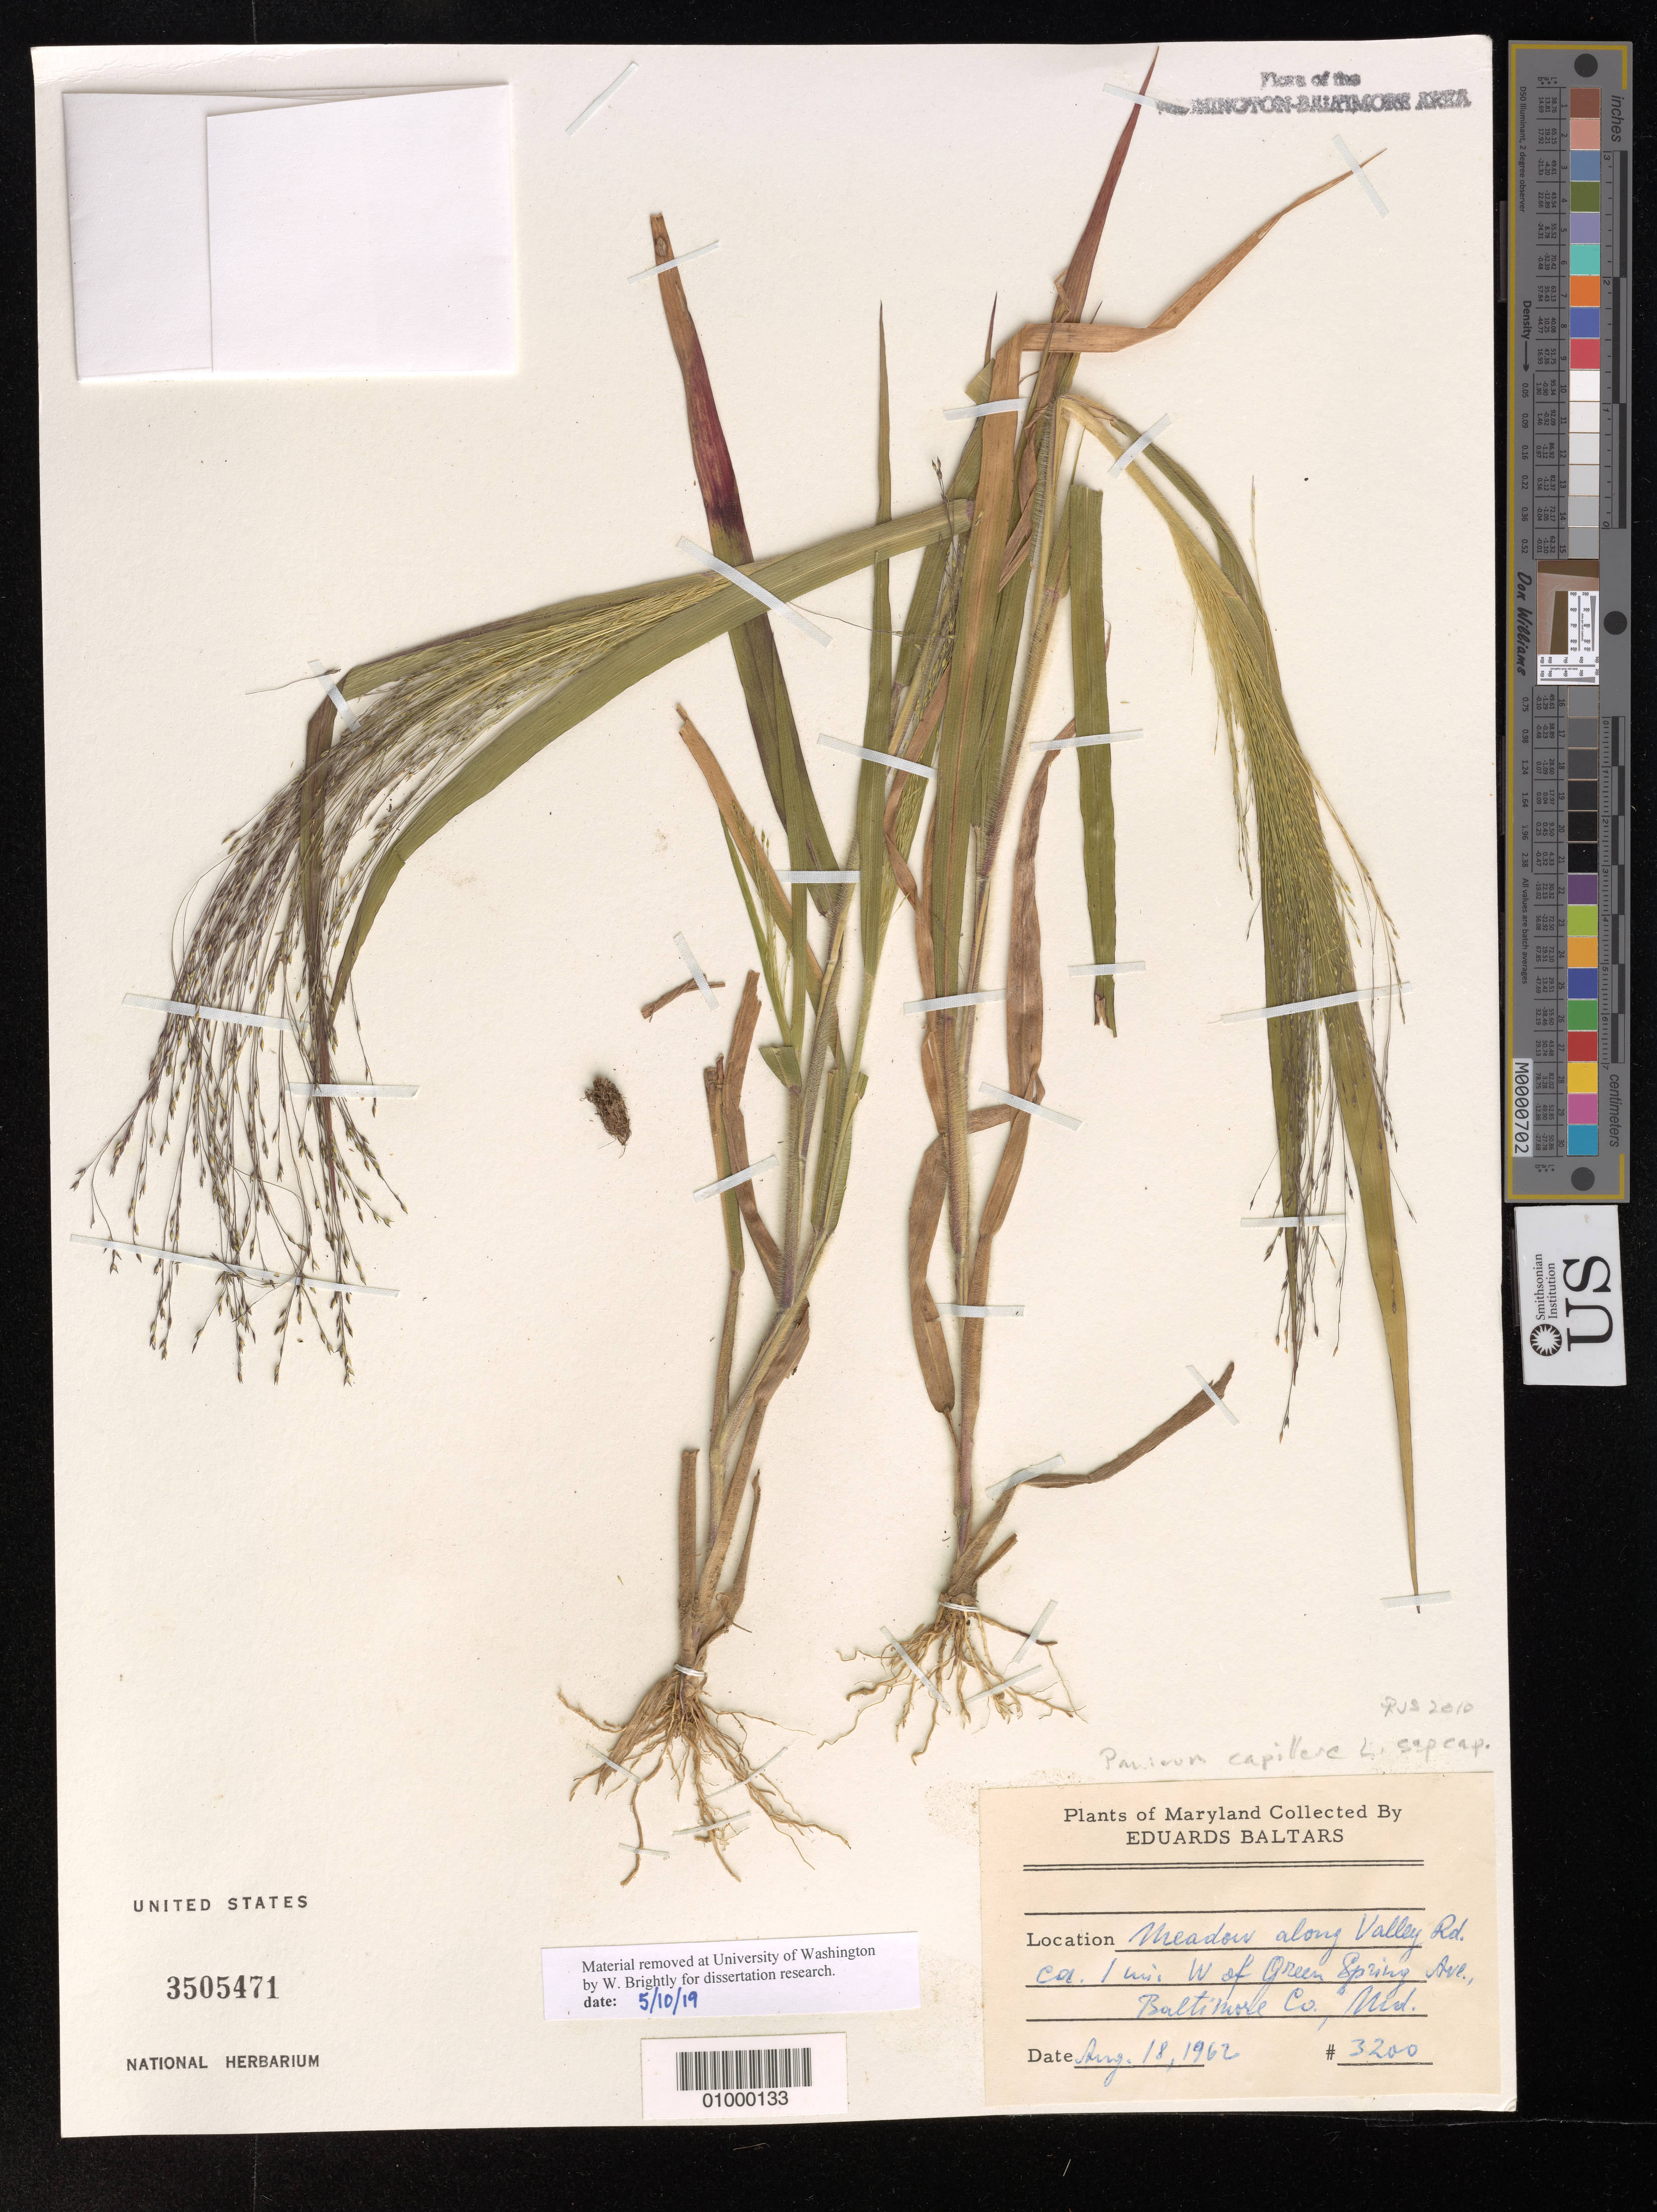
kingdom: Plantae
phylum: Tracheophyta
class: Liliopsida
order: Poales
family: Poaceae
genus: Panicum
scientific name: Panicum capillare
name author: L.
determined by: Soreng, Robert J., Research Associate (BOT), Smithsonian Institution - National Museum of Natural History (UNITED STATES)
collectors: E. Baltars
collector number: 3200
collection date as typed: Aug. 18, 1962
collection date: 1962-08-18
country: United States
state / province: Maryland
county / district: Baltimore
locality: Along Valley Road ca. 1 mi. W of Green Spring Ave.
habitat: meadow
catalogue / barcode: US 3505471